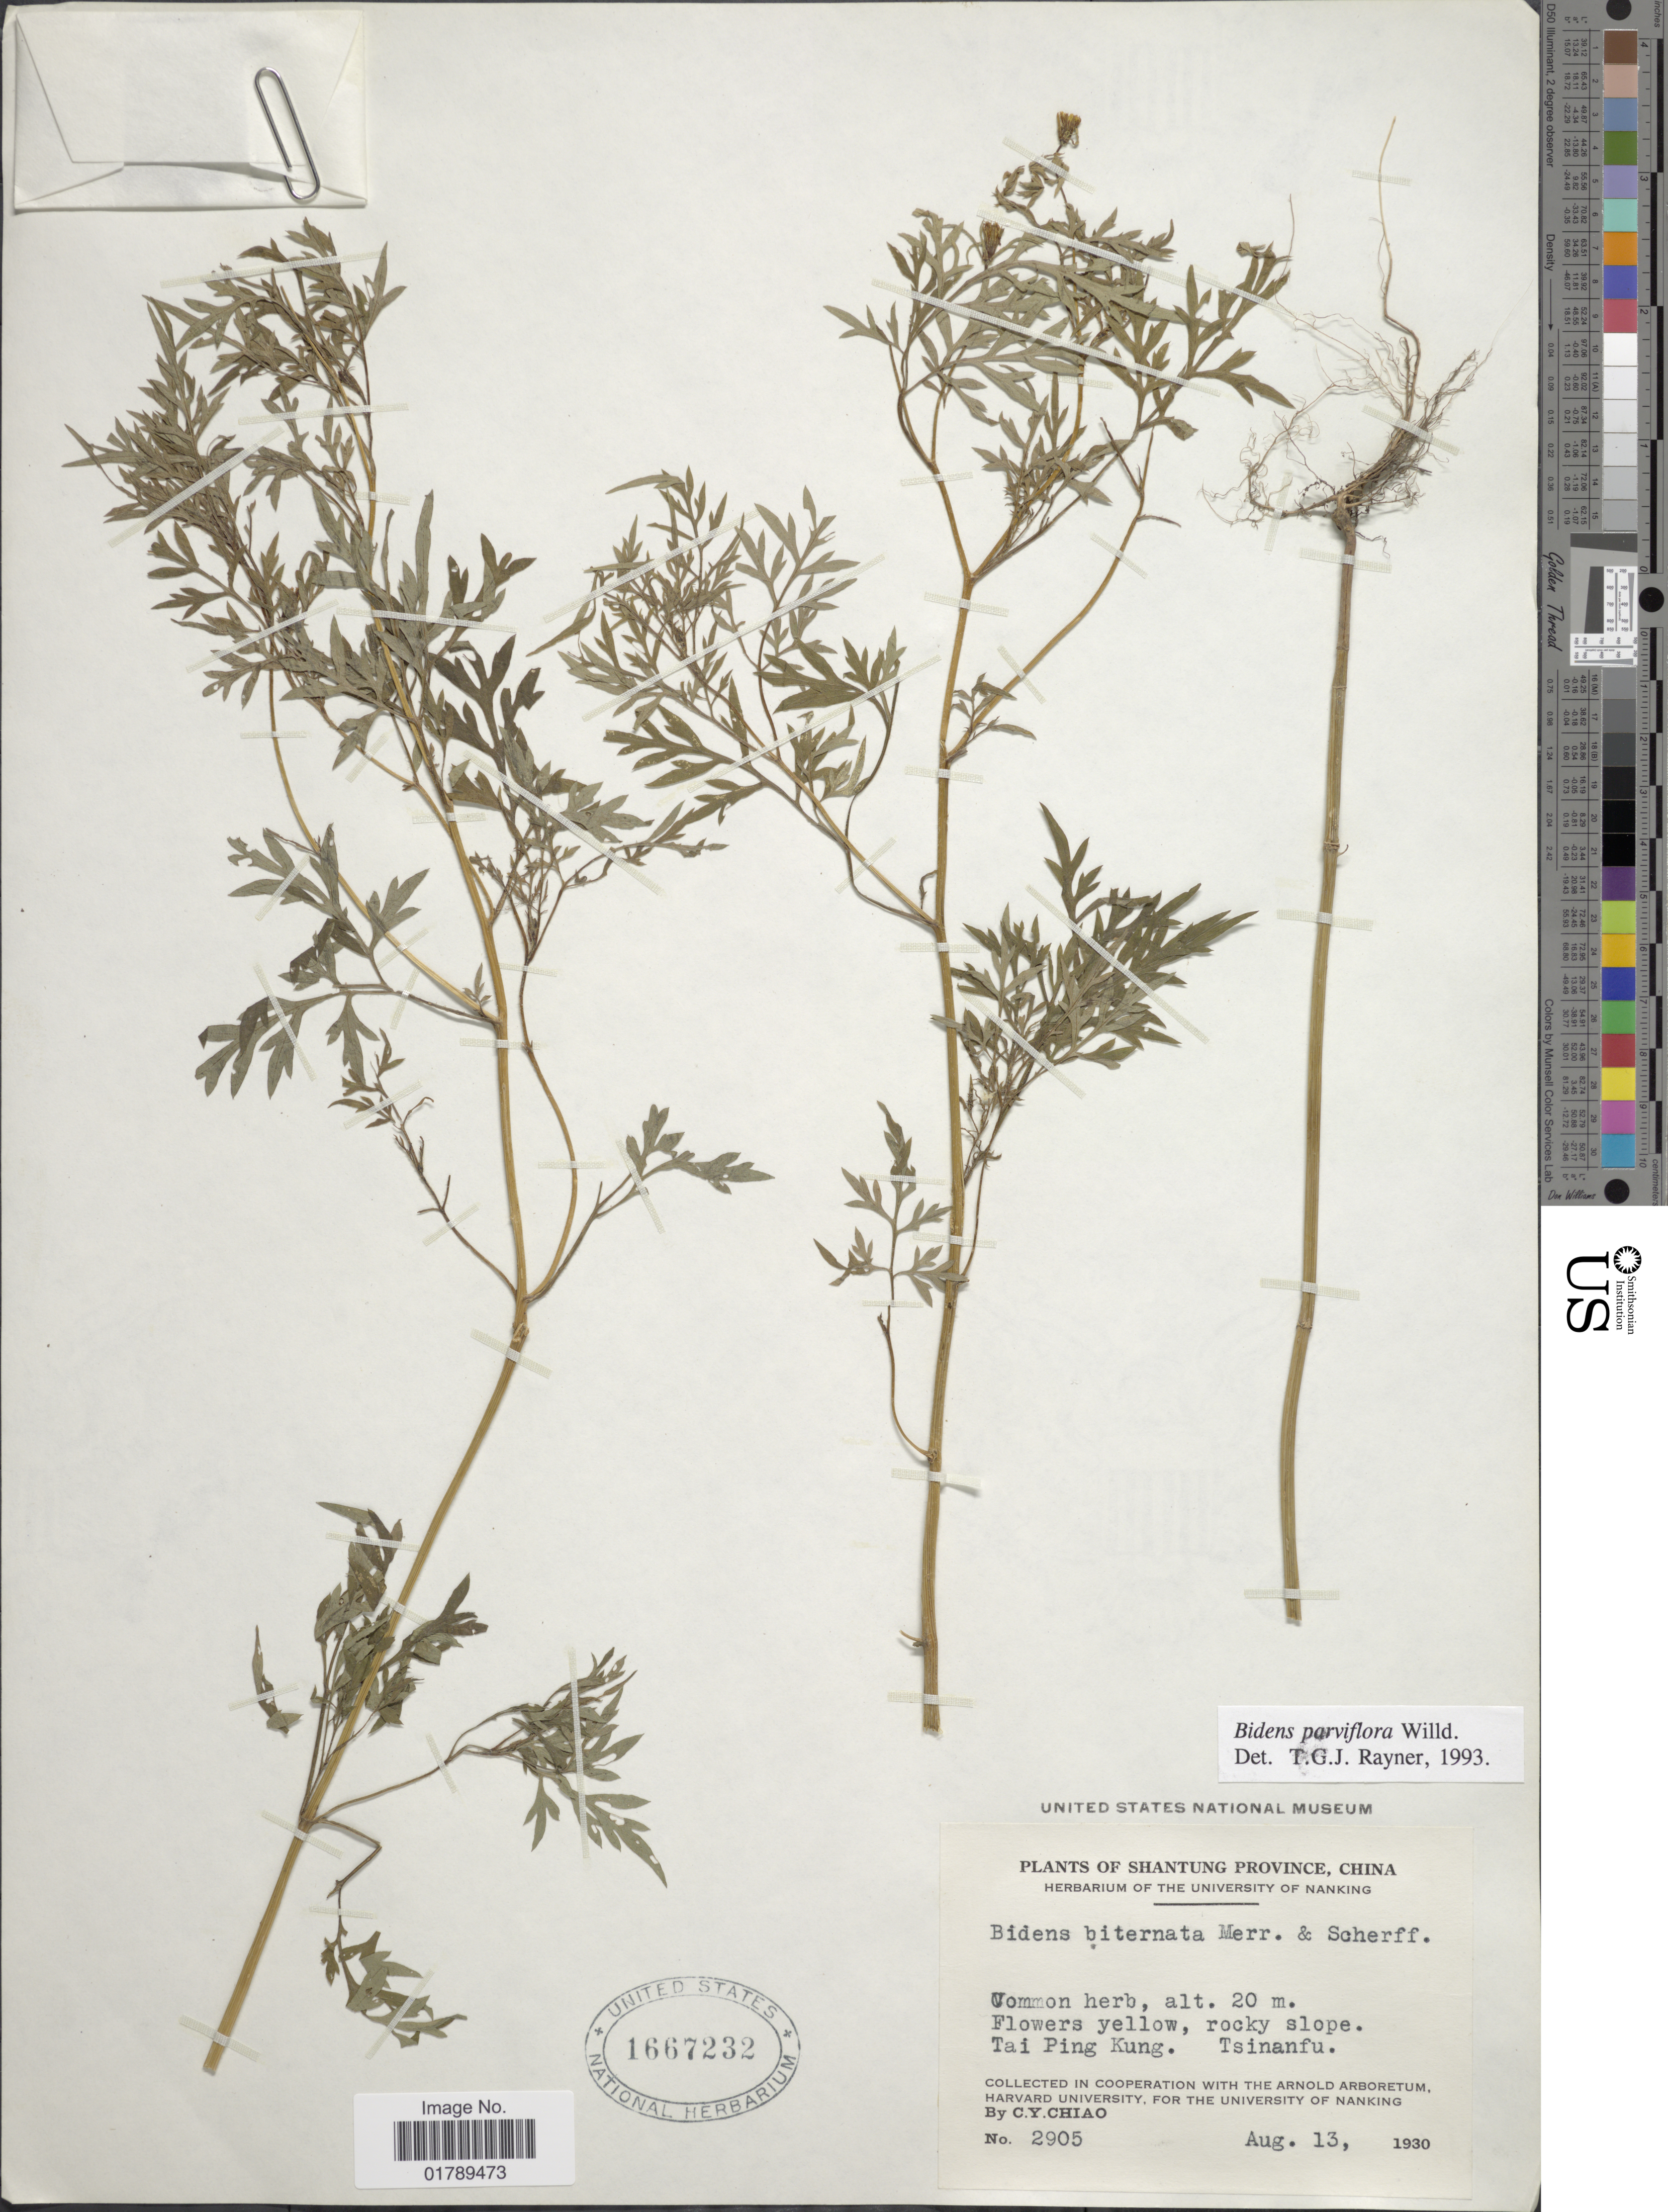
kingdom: Plantae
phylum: Tracheophyta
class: Magnoliopsida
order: Asterales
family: Asteraceae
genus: Bidens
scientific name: Bidens parviflora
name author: Willd.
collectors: C. Y. Chiao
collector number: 2905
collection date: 1930-08-13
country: China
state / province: Shandong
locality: Shantung Province, China. Tai Ping Kyung. Tsinanfu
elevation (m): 20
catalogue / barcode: US 1667232